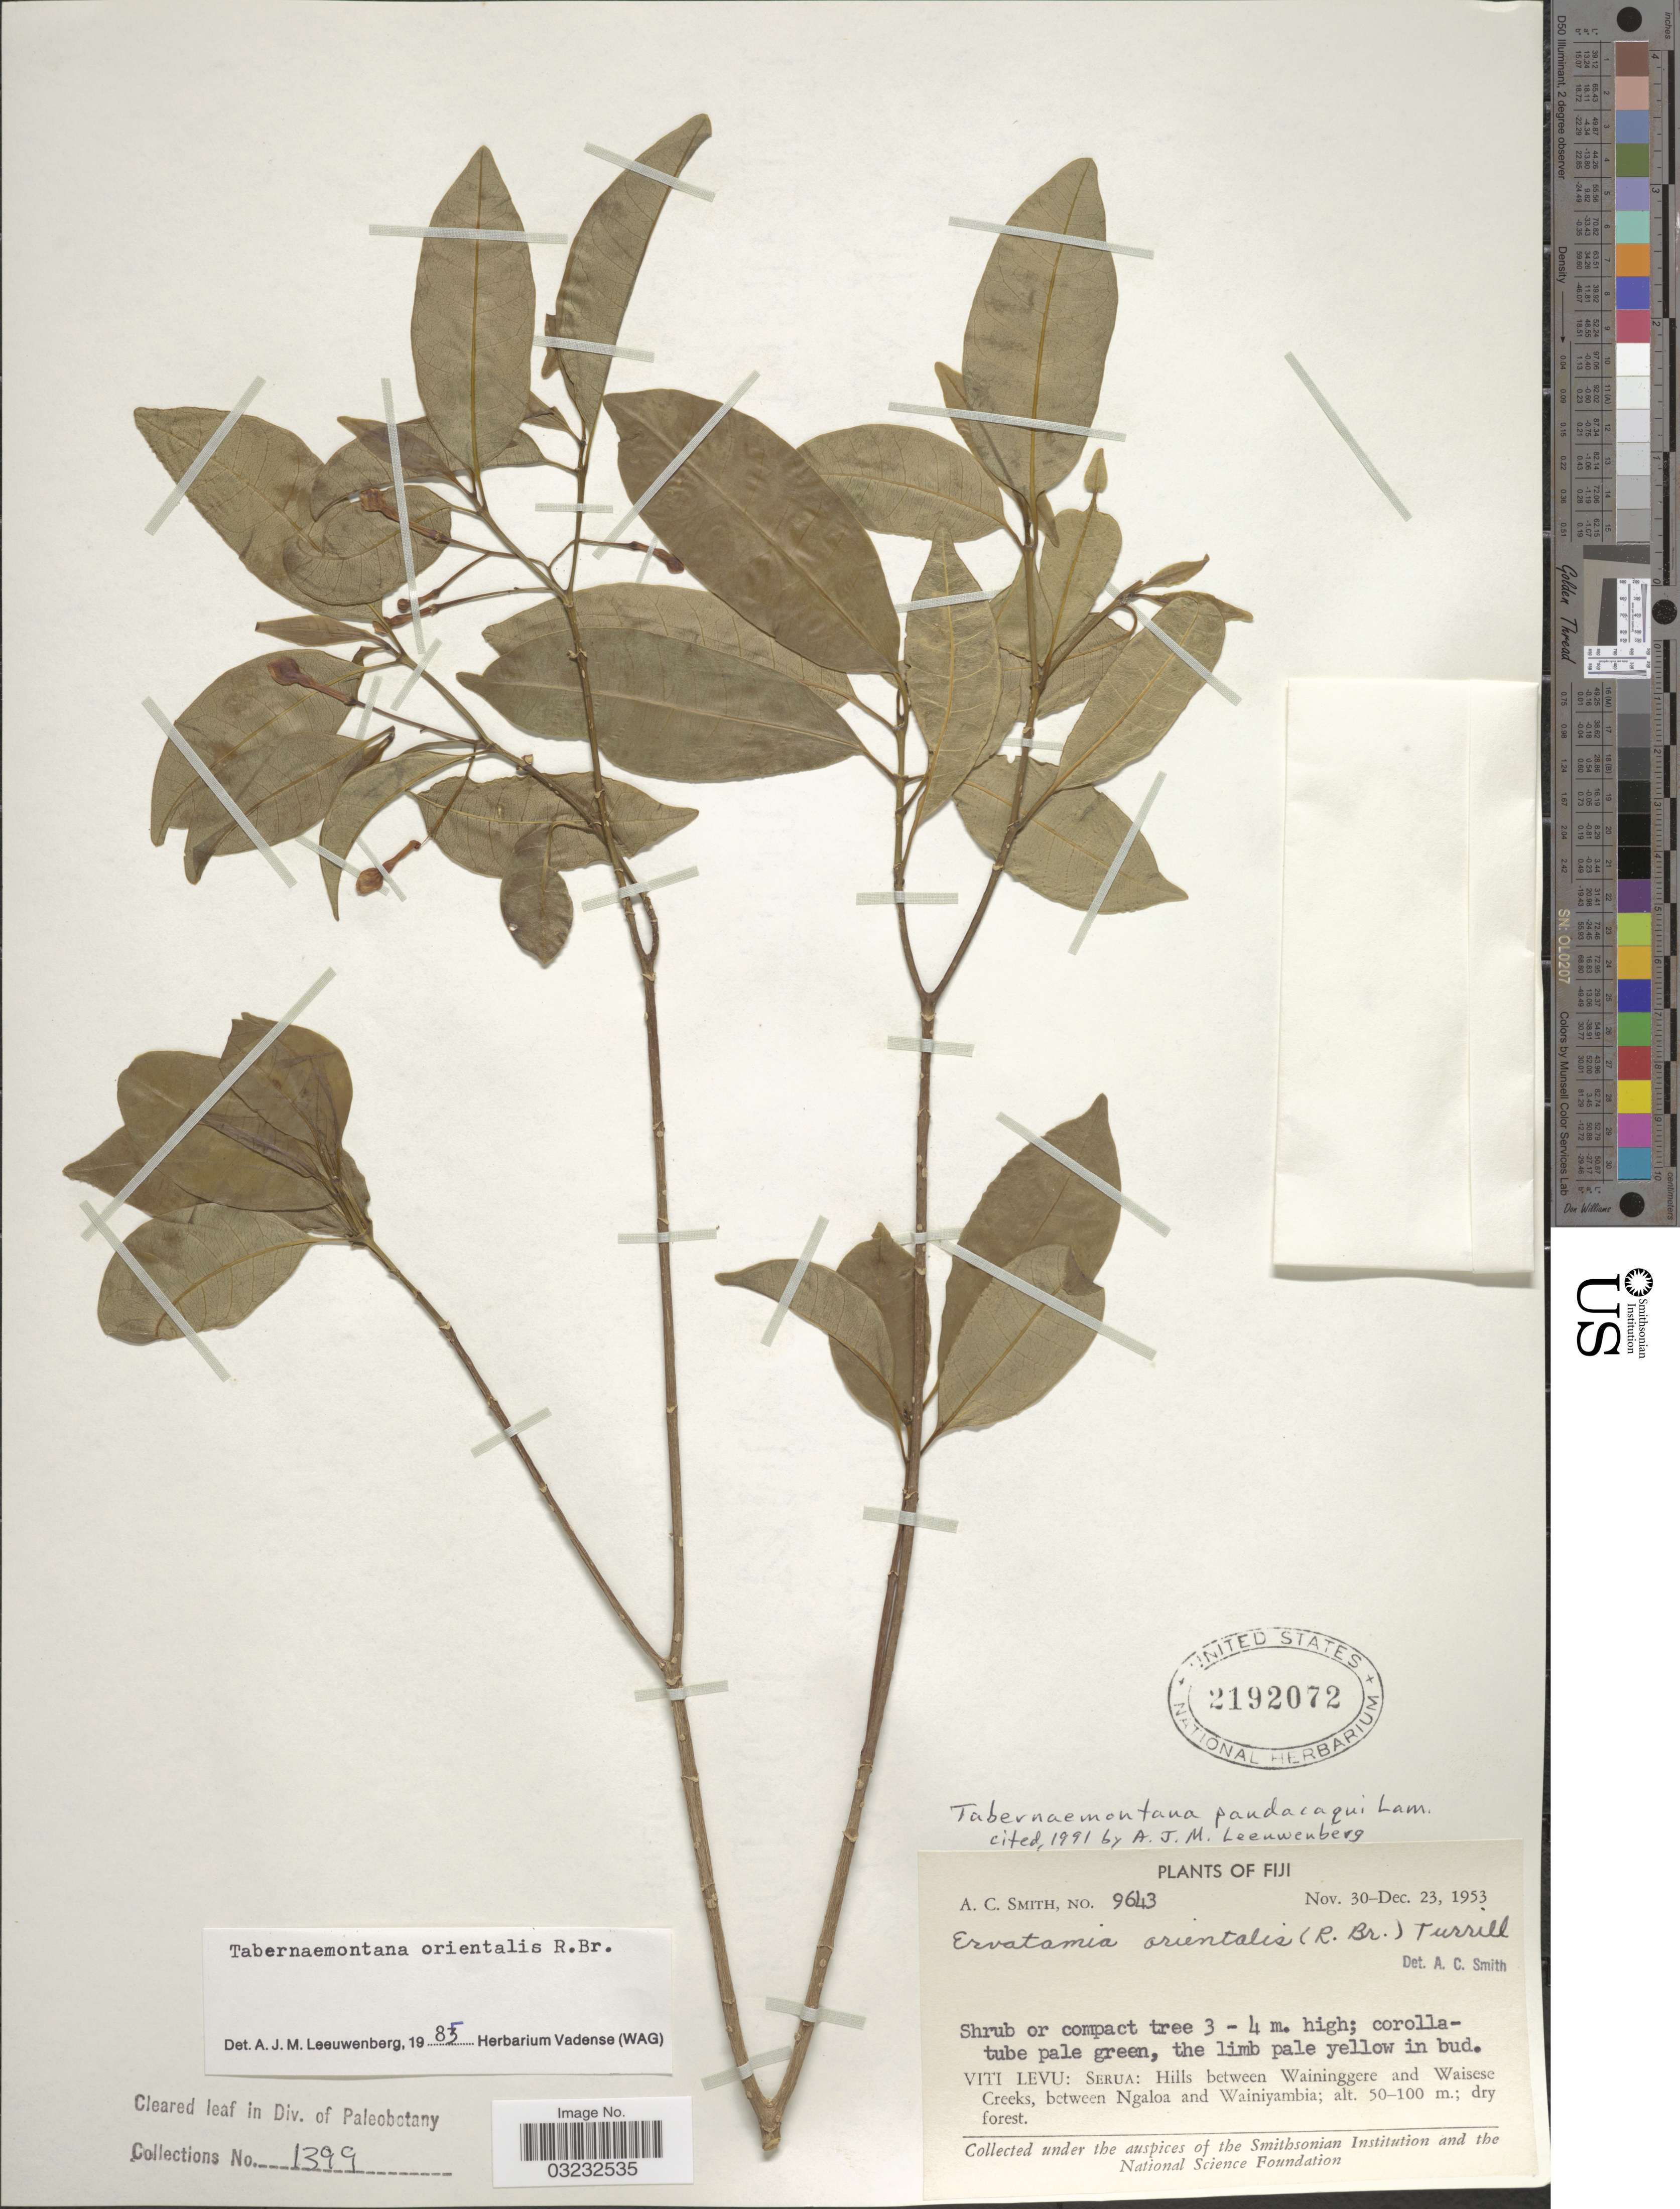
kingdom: Plantae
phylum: Tracheophyta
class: Magnoliopsida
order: Gentianales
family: Apocynaceae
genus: Tabernaemontana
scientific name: Tabernaemontana pandacaqui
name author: Poir.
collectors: A. C. Smith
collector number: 9643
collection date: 1953-11-30/1953-12-23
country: Fiji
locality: Viti Levu: Serua: Hills between Waininggere and Waisese Creeks, between Ngaloa and Wainiyambia.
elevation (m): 50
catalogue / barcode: US 2192072